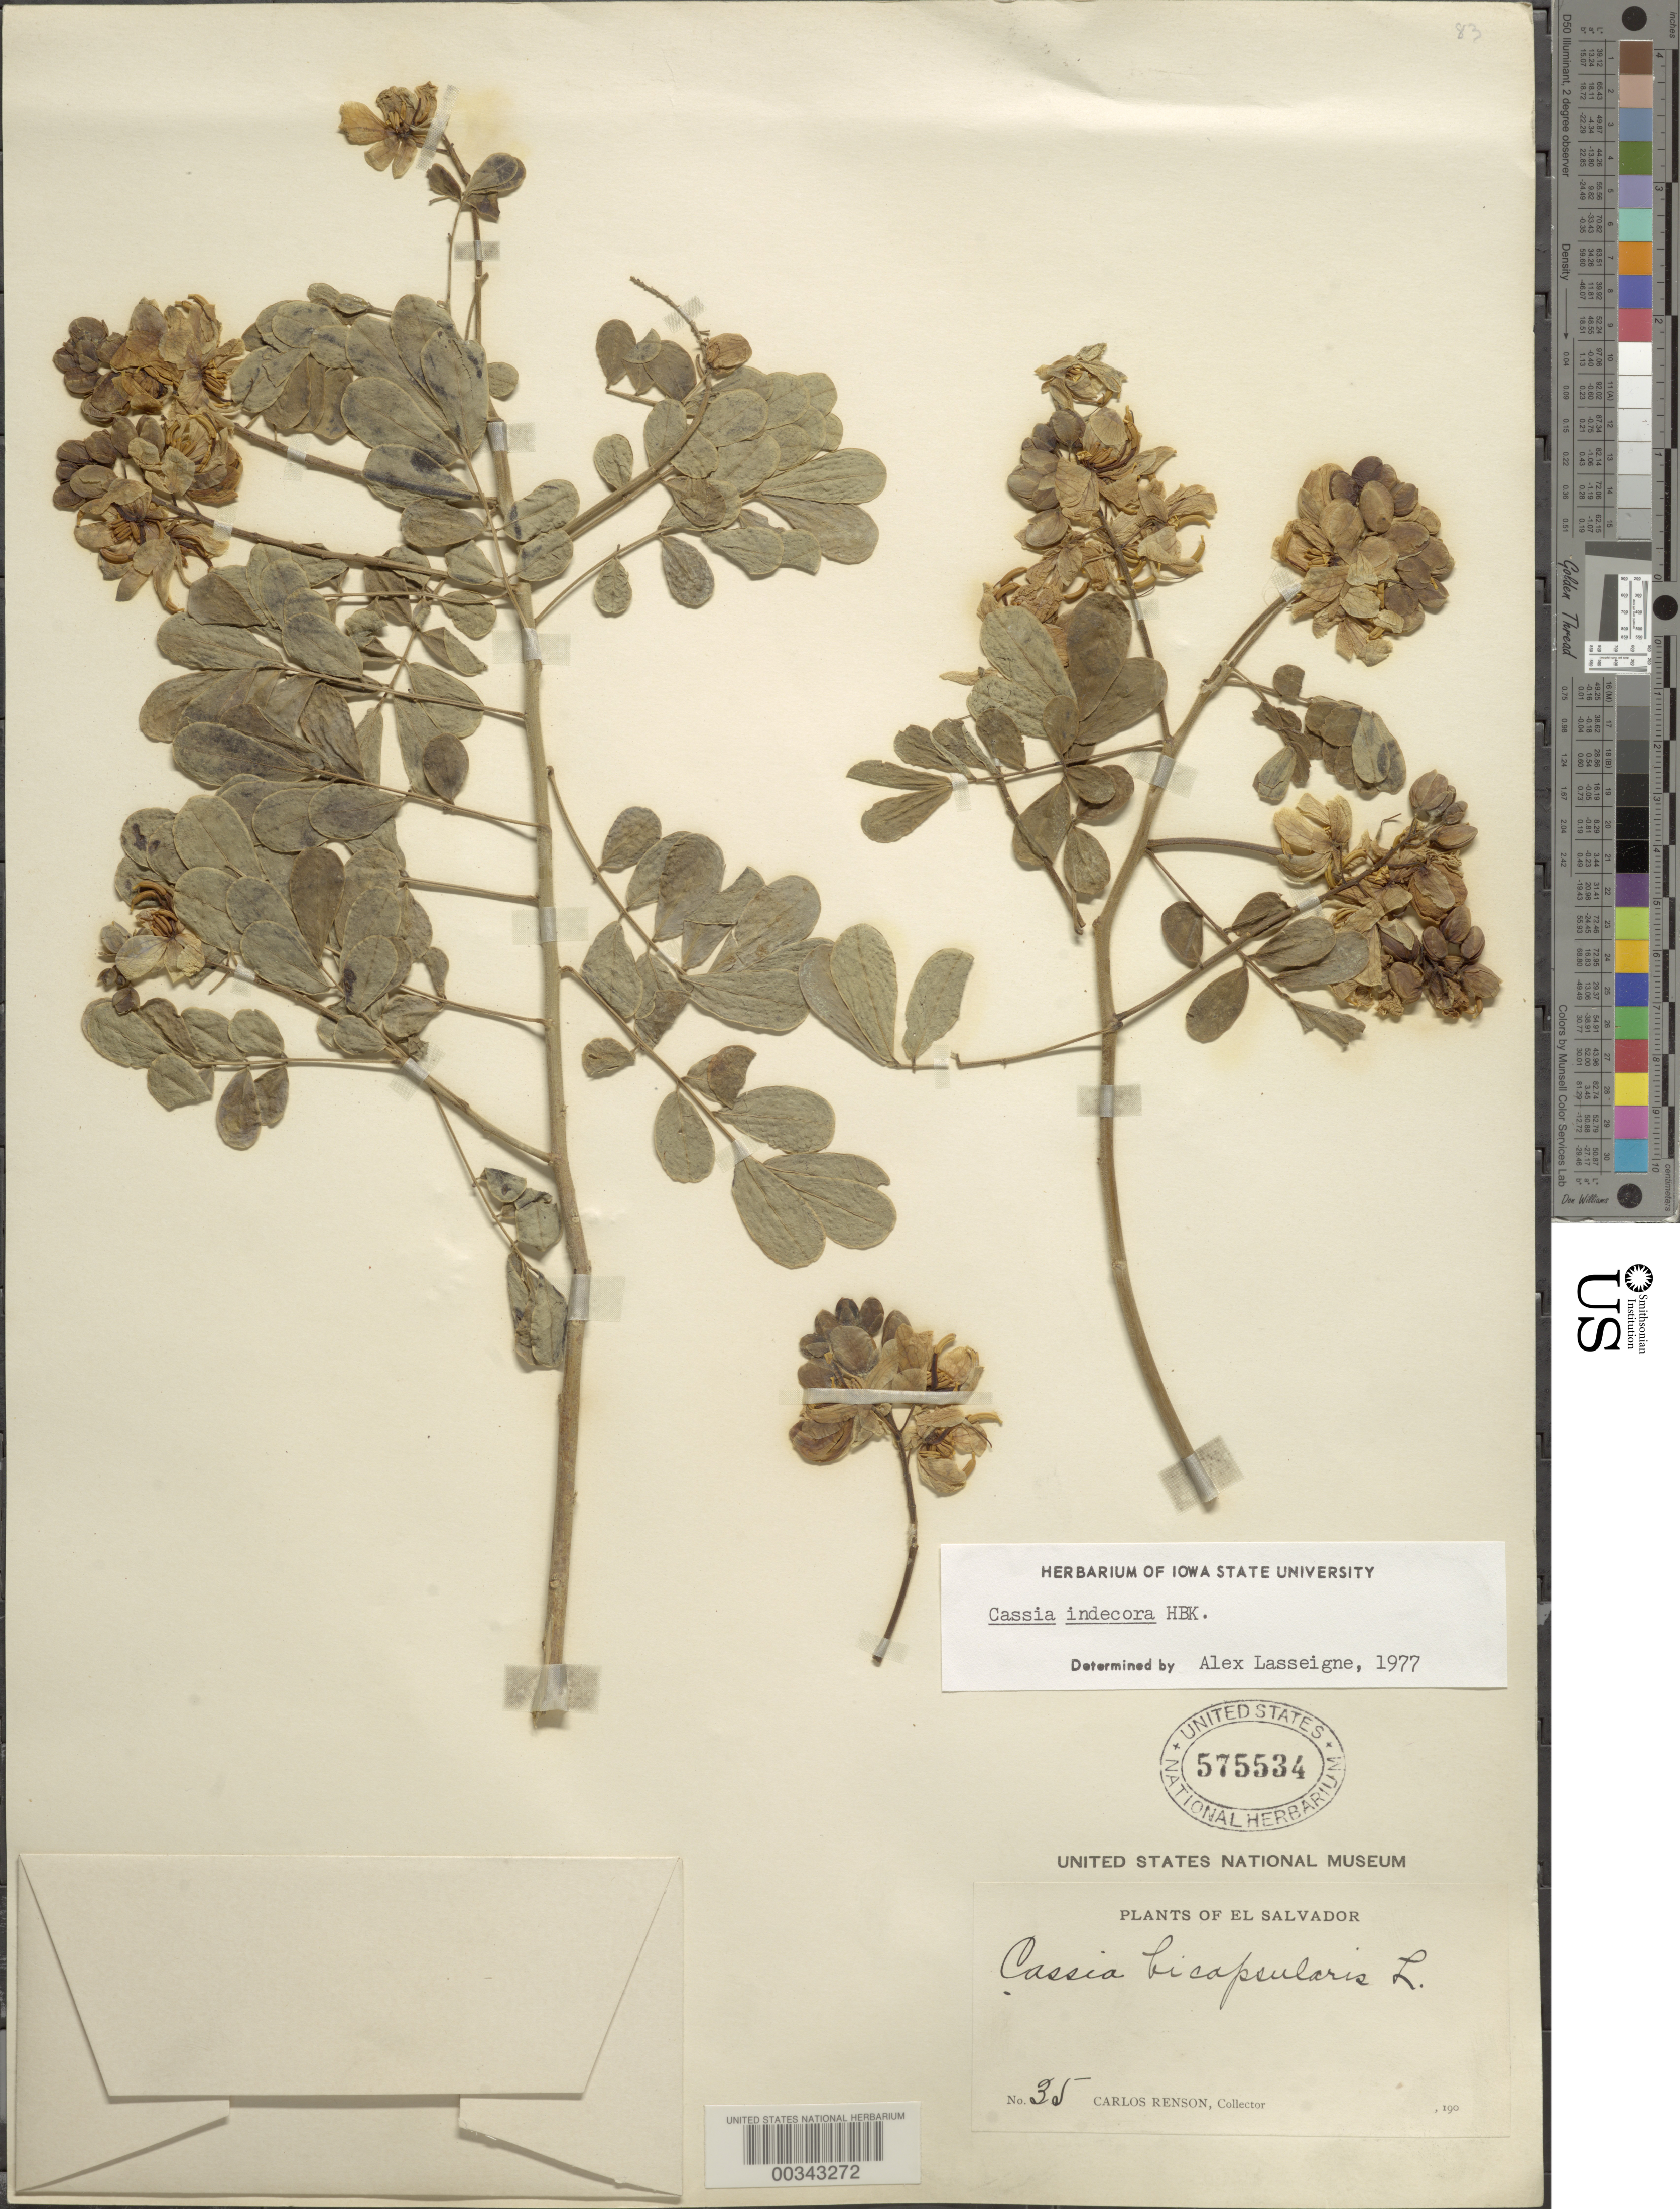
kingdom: Plantae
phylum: Tracheophyta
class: Magnoliopsida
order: Fabales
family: Fabaceae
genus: Senna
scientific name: Senna pendula var. advena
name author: (Vogel) H.S. Irwin & Barneby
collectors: C. Renson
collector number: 35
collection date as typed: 190-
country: El Salvador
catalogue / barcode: US 575534